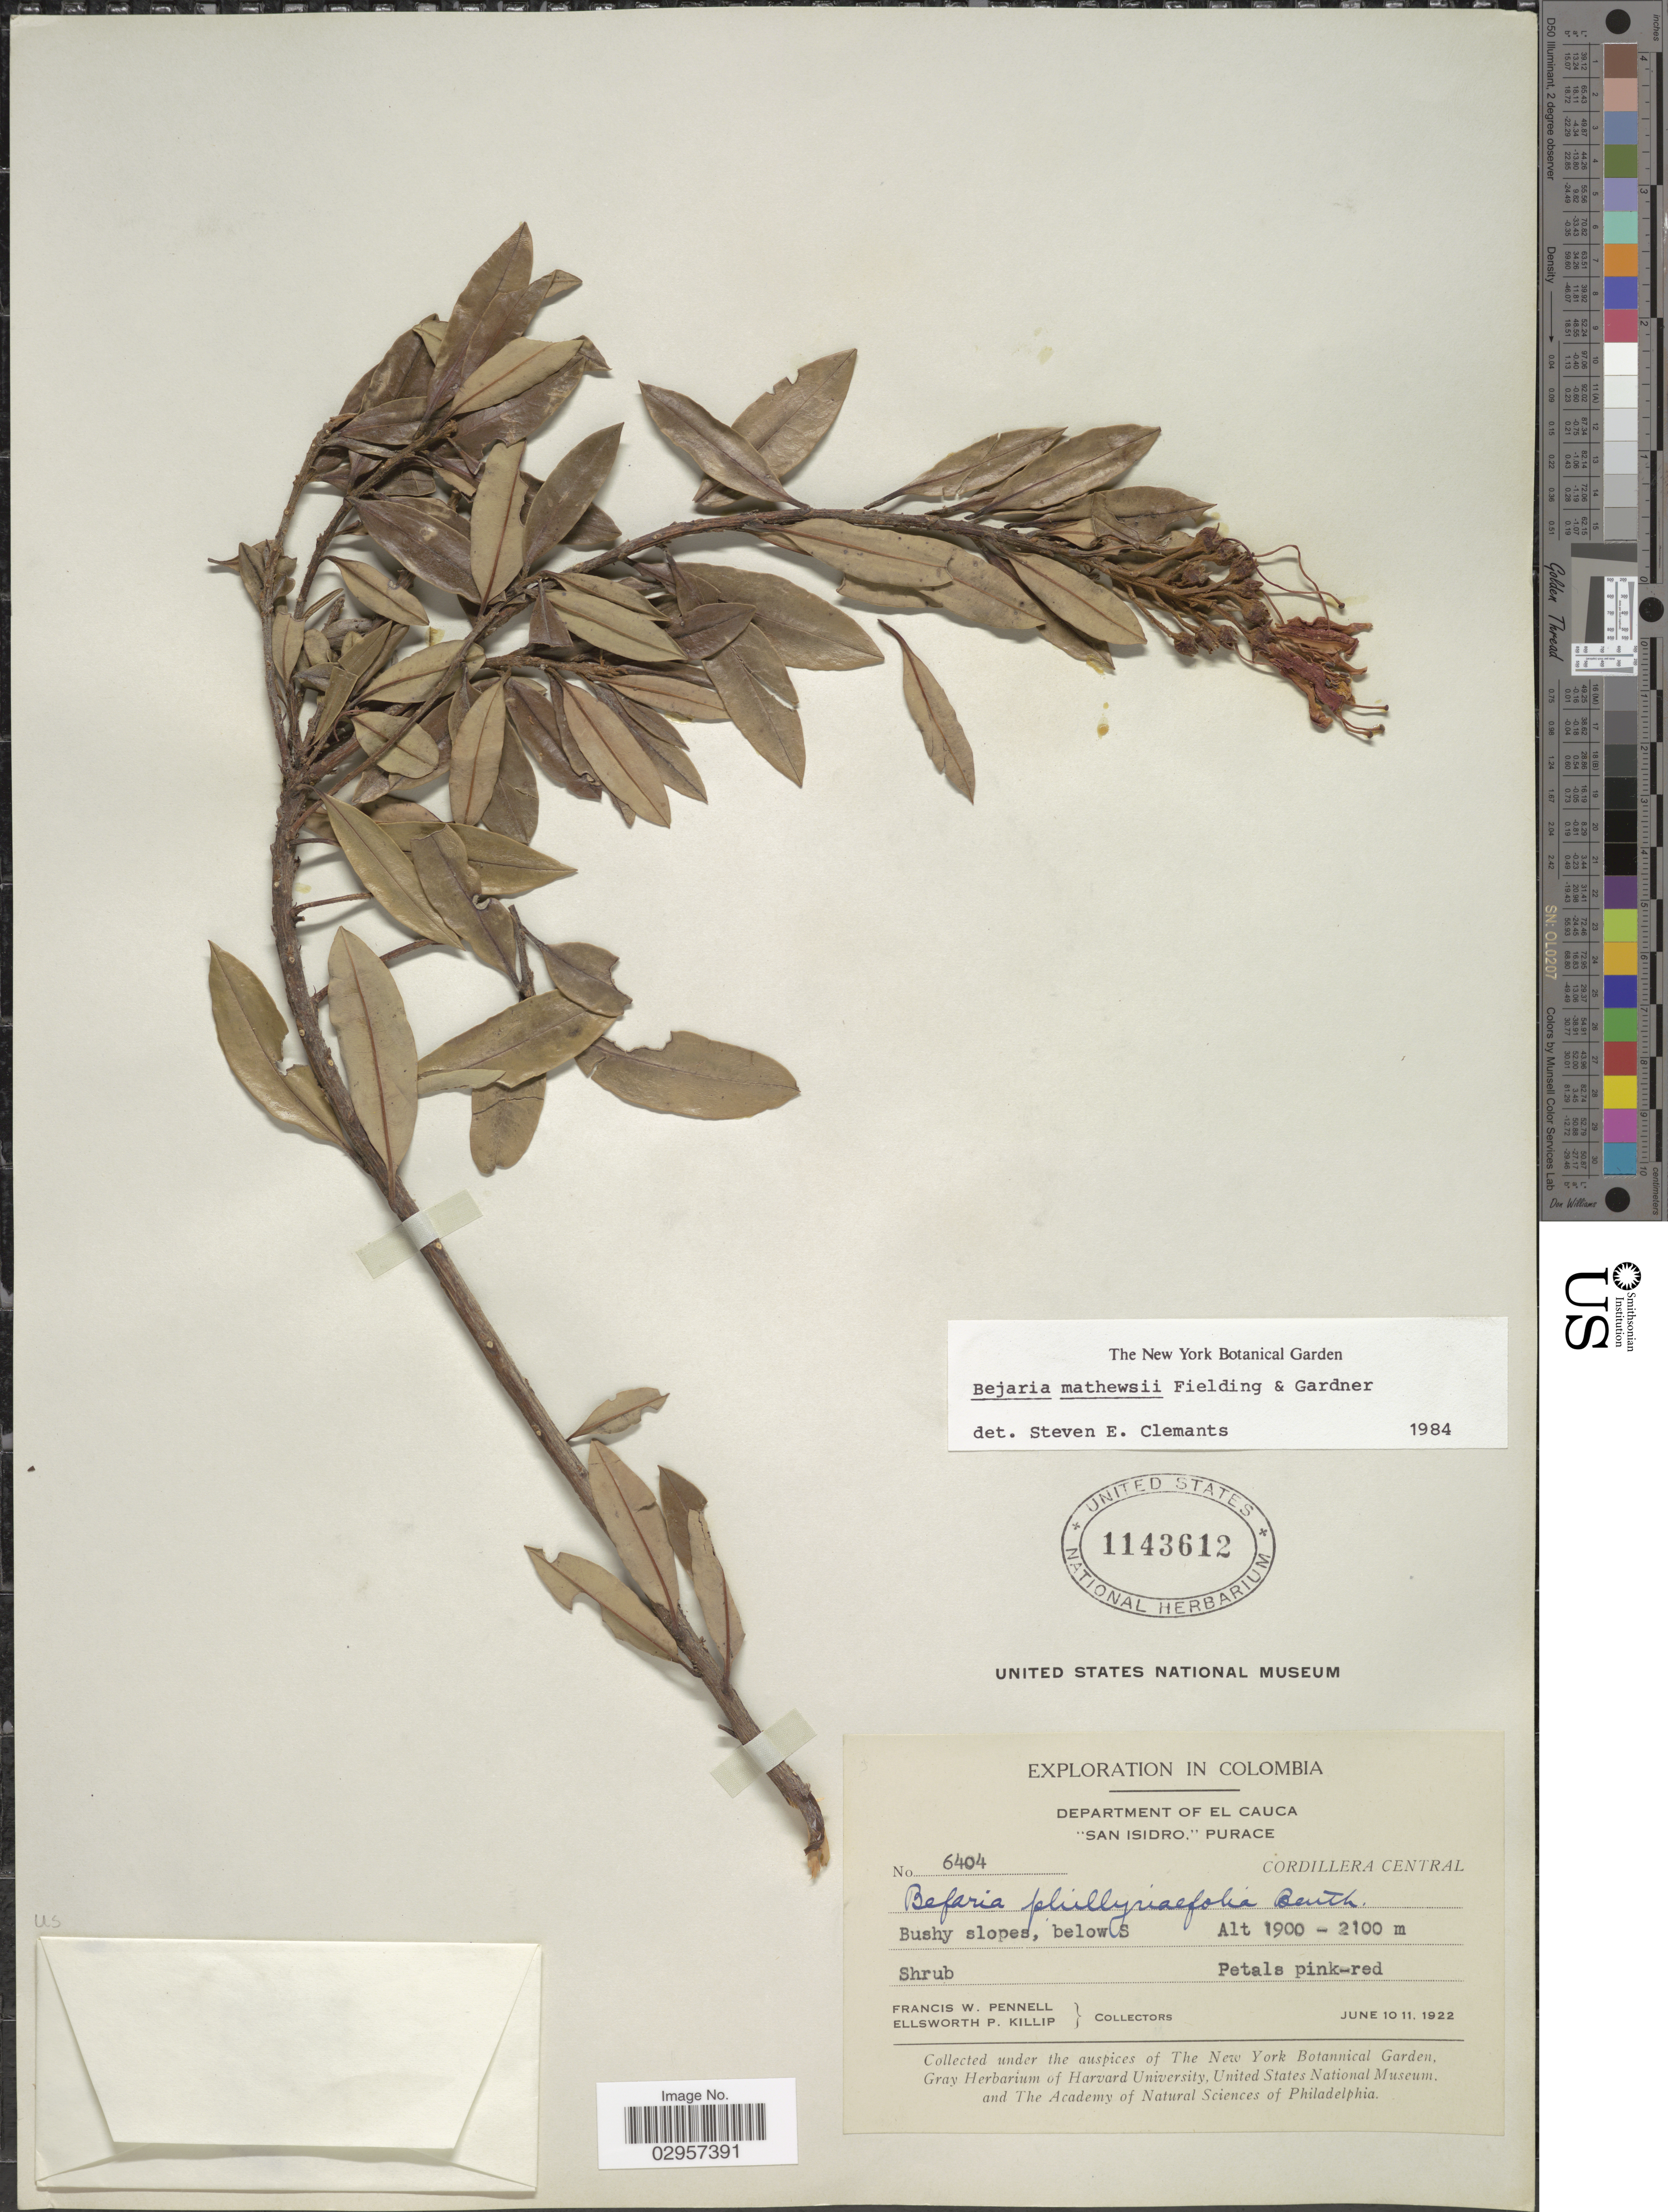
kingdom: Plantae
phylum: Tracheophyta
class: Magnoliopsida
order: Ericales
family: Ericaceae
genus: Bejaria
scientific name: Bejaria mathewsii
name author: Fielding & Gardner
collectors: F. W. Pennell & E. P. Killip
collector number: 6404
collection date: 1922-06-10/1922-06-11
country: Colombia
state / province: Cauca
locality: Department of El Cauca, "San Isidro", Purace, Cordillera Central.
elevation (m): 1900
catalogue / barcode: US 1143612